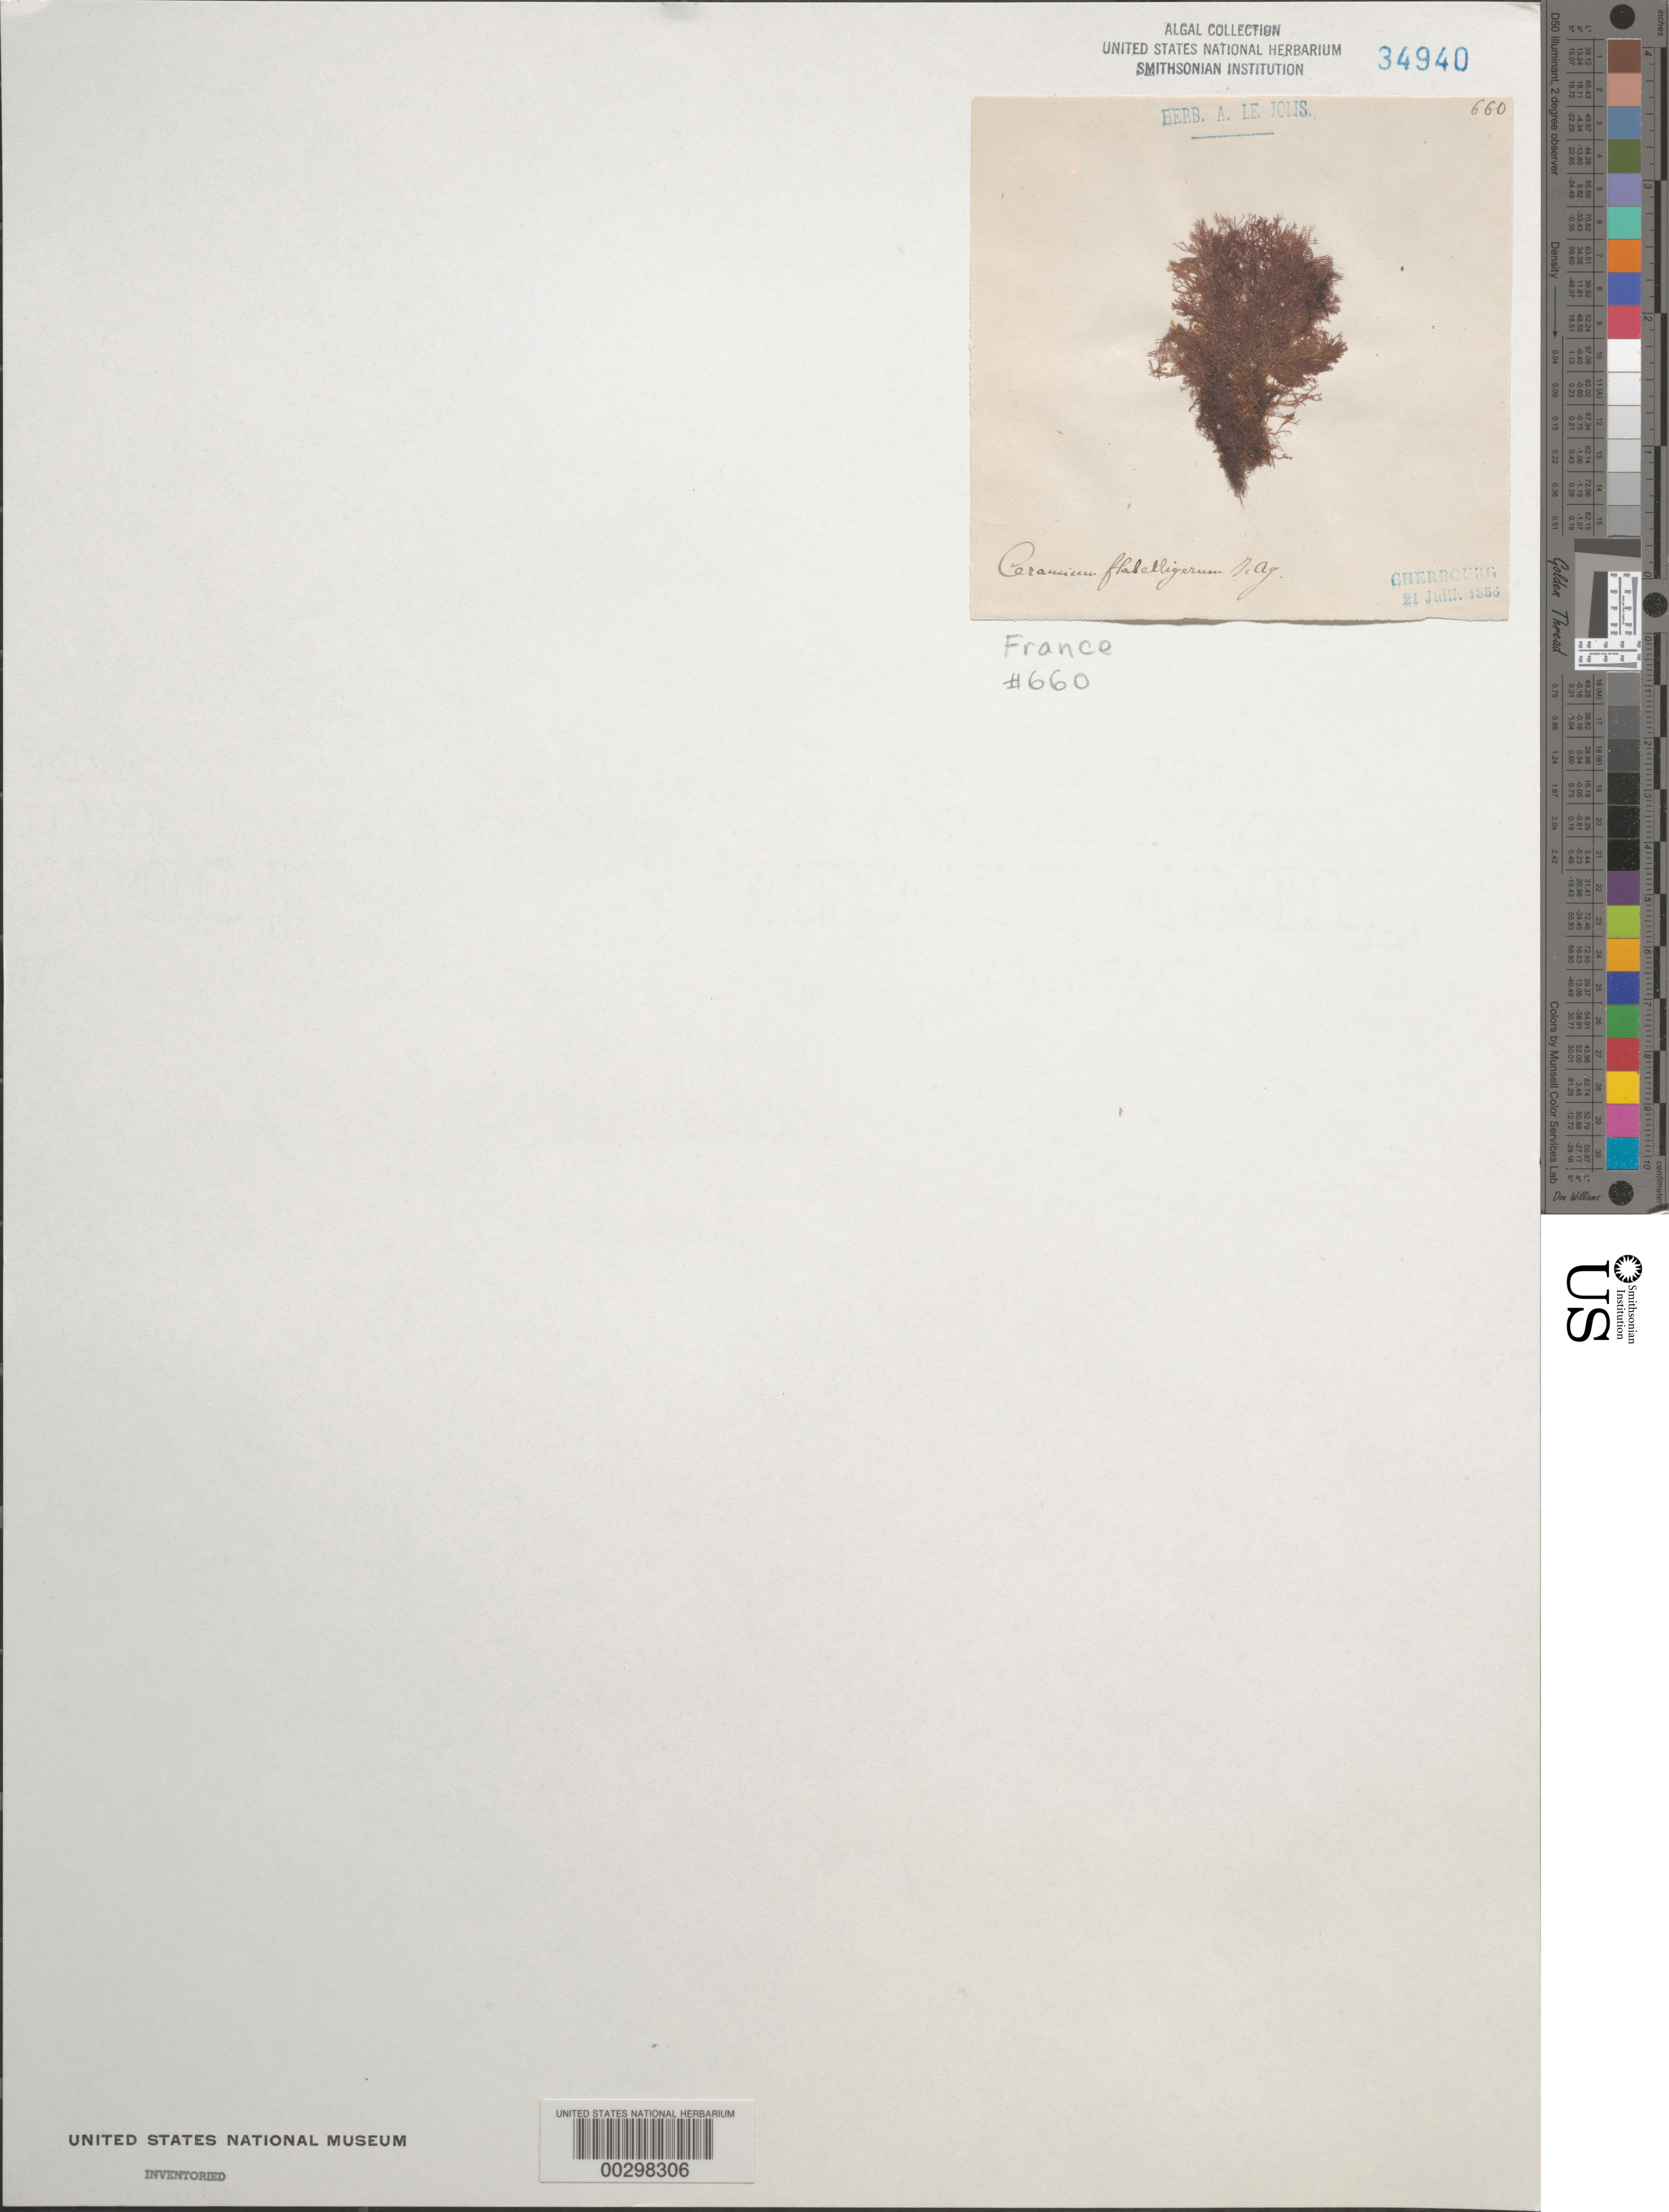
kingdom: Plantae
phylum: Rhodophyta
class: Florideophyceae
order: Ceramiales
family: Ceramiaceae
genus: Ceramium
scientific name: Ceramium gaditanum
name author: (Clemente) Cremades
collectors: Le Jolis, A. F. (herbarium)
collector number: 660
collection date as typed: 21 Jul 1856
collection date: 1856-07-21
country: France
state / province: Normandie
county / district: Manche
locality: Cherbourg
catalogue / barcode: US 34940